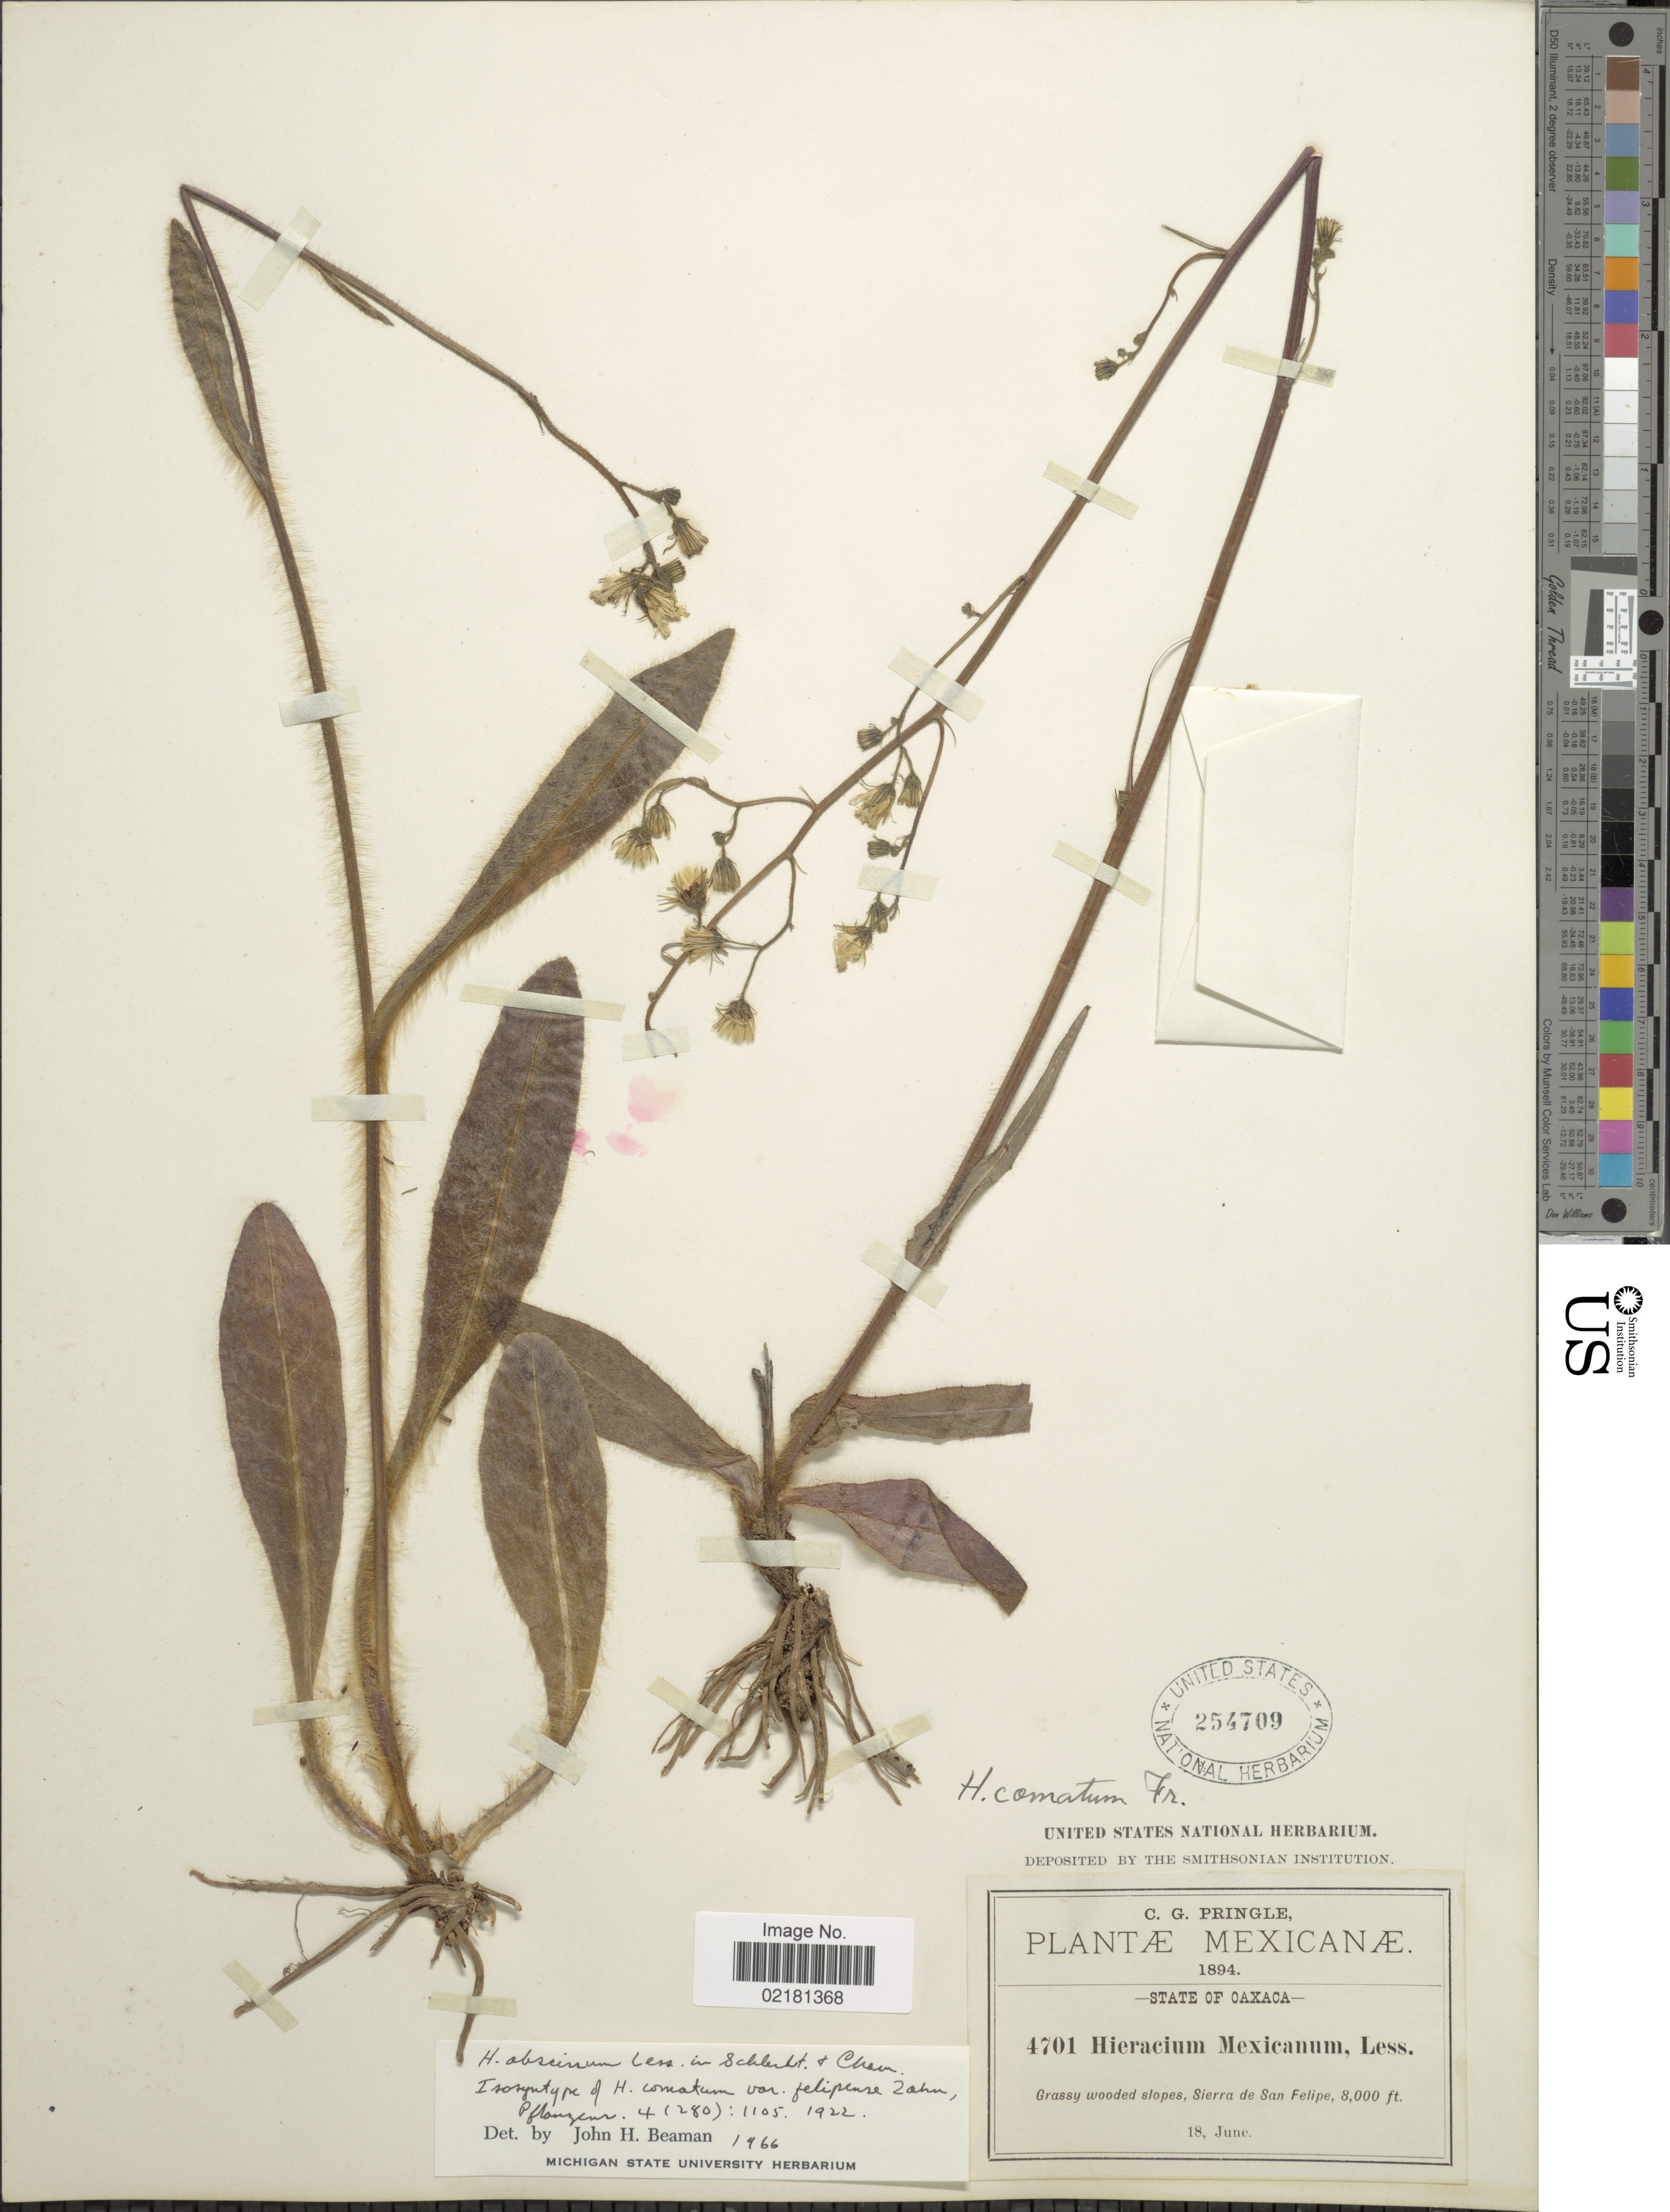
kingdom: Plantae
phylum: Tracheophyta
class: Magnoliopsida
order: Asterales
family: Asteraceae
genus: Hieracium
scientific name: Hieracium abscissum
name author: Less.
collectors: C. G. Pringle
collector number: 4701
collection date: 1894-06-18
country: Mexico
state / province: Oaxaca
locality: Grassy wooded slopes, Sierra de San Felipe.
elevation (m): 2438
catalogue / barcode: US 254709